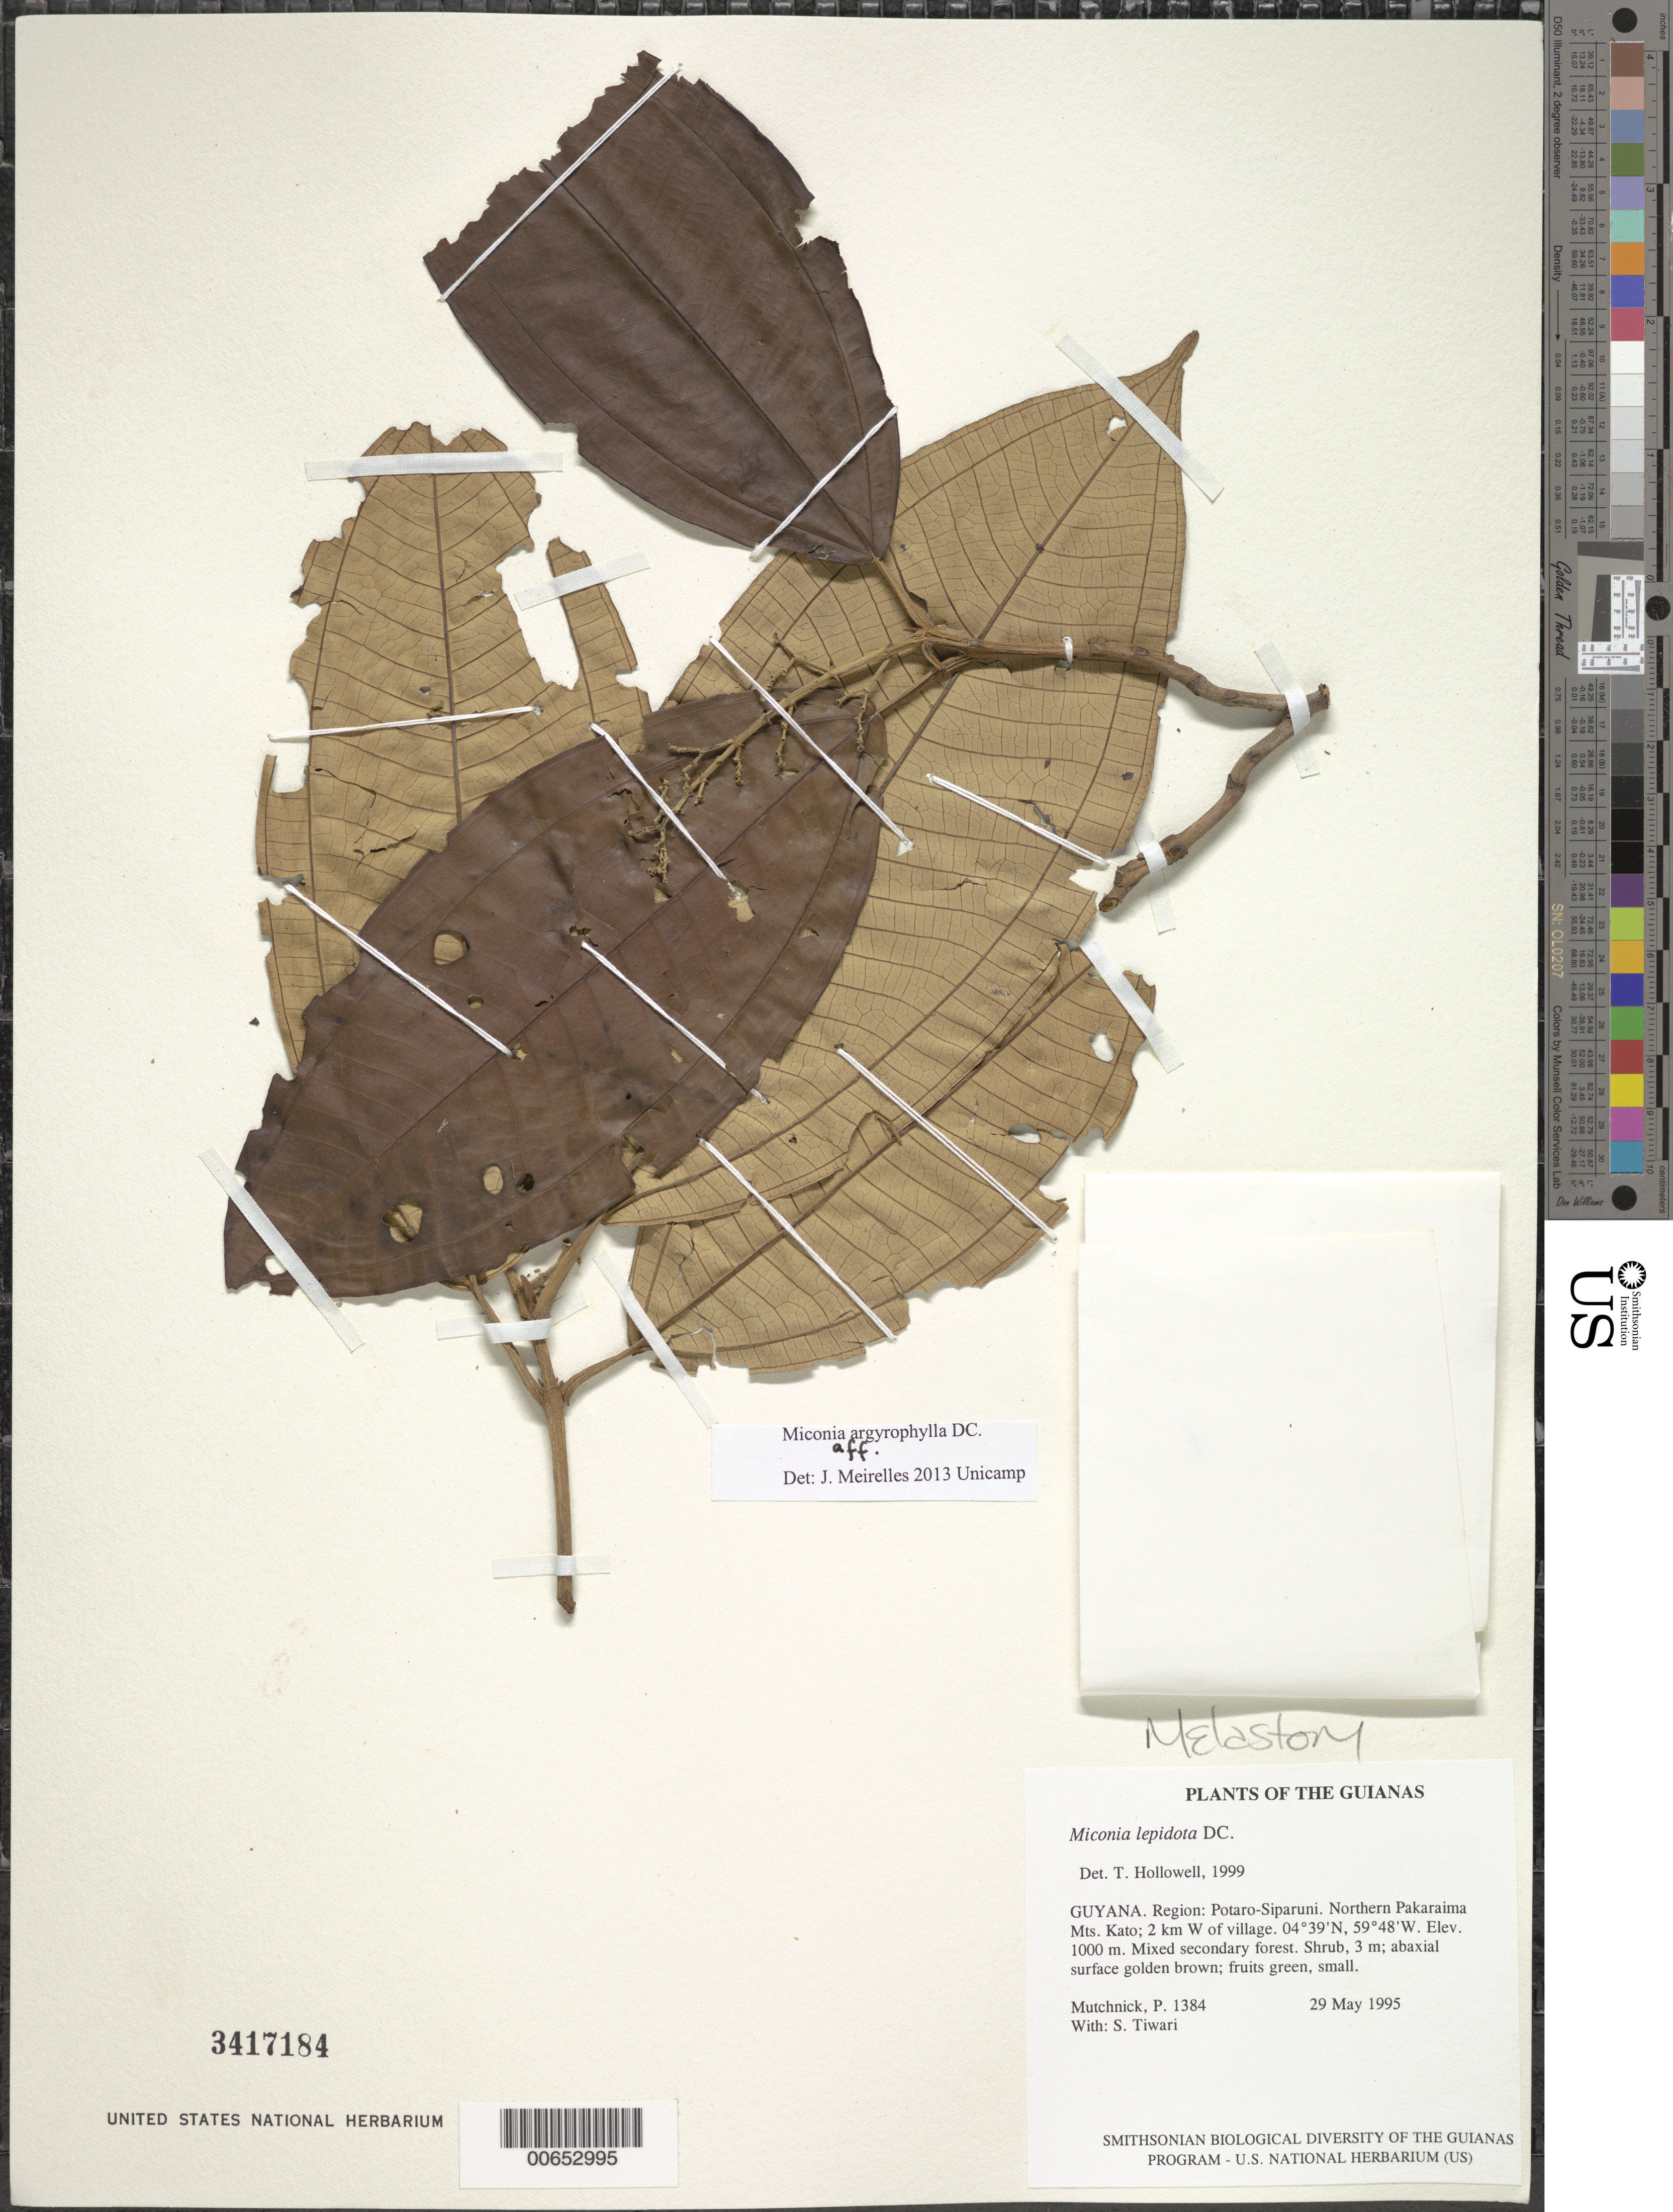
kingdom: Plantae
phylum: Tracheophyta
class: Magnoliopsida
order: Myrtales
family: Melastomataceae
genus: Miconia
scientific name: Miconia lepidota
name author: Schrank & Mart. ex DC.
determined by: Hollowell, T. H., (BOT), Smithsonian Institution - National Museum of Natural History (UNITED STATES)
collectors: P. Mutchnick & S. Tiwari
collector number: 1384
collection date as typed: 29 May 1995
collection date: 1995-05-29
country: Guyana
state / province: Potaro-Siparuni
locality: Northern Pakaraima Mts. Kato; 2 km W of village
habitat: Mixed secondary forest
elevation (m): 1000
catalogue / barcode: US 3417184